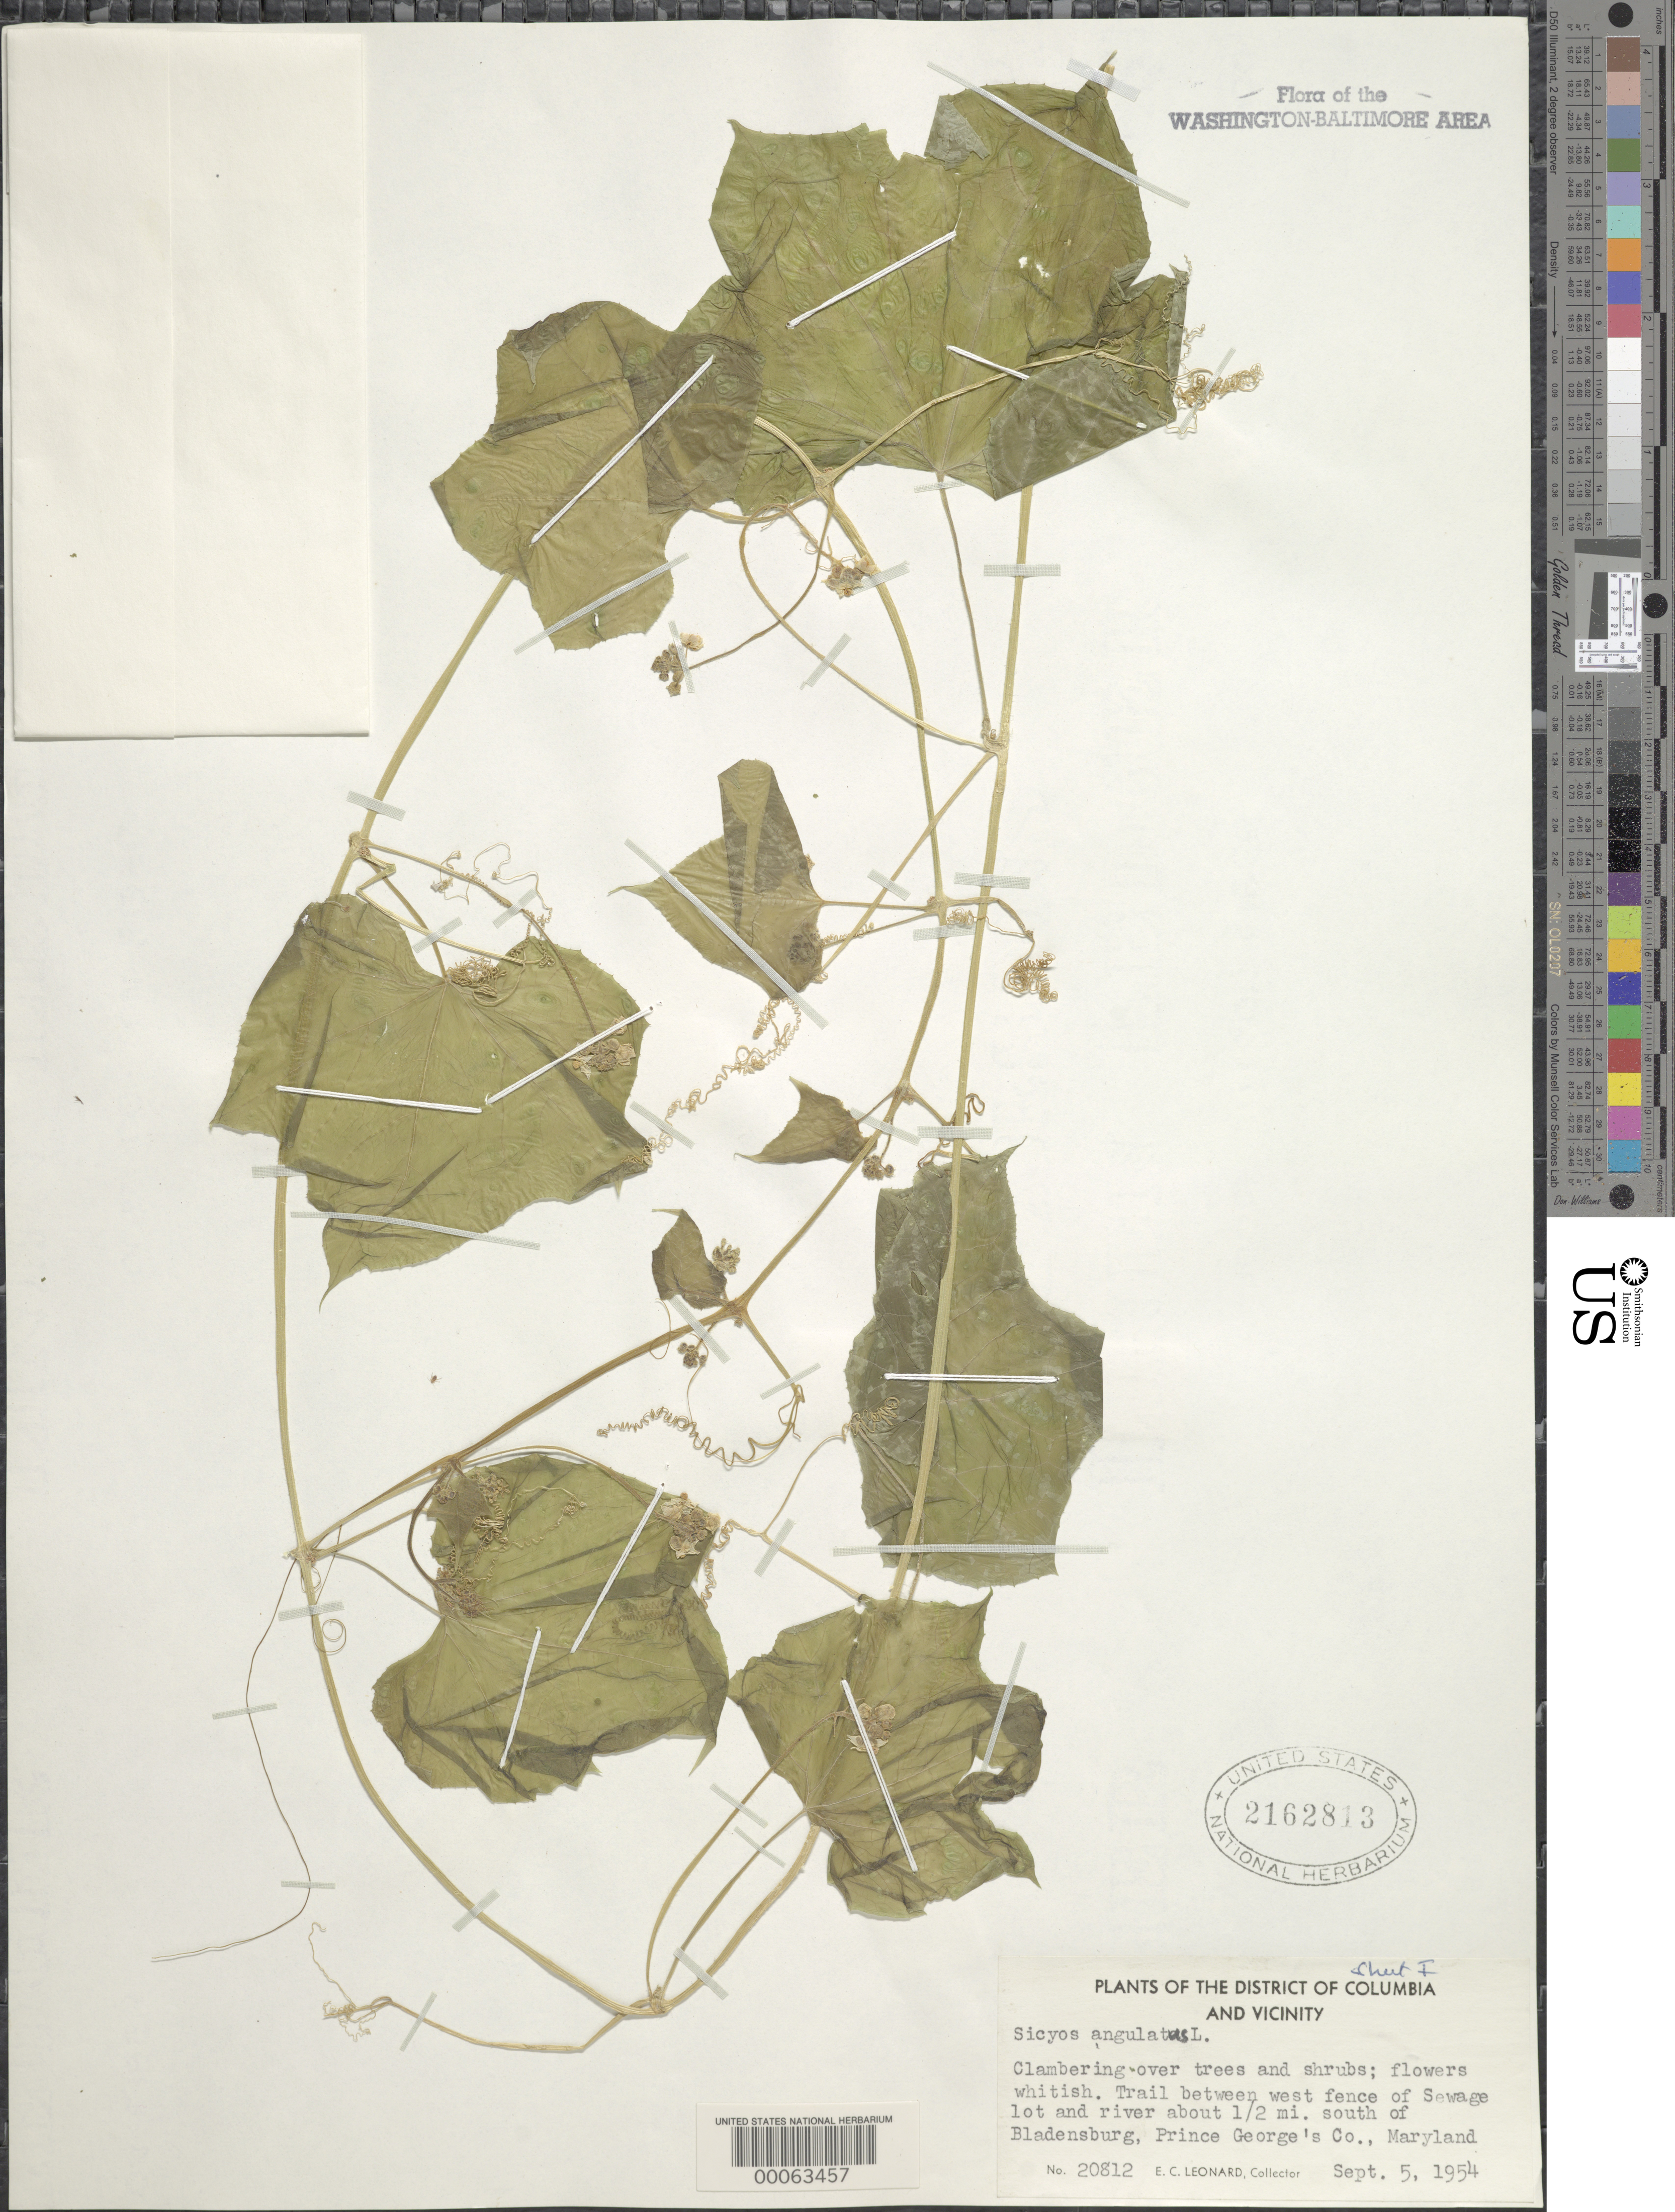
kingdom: Plantae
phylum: Tracheophyta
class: Magnoliopsida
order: Cucurbitales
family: Cucurbitaceae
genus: Sicyos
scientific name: Sicyos angulatus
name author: L.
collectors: E. C. Leonard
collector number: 20812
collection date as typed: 05 Sep 1954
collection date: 1954-09-05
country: United States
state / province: Maryland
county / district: Prince George's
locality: Nsburg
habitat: Trail, on trees and shrubs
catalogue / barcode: US 2162813